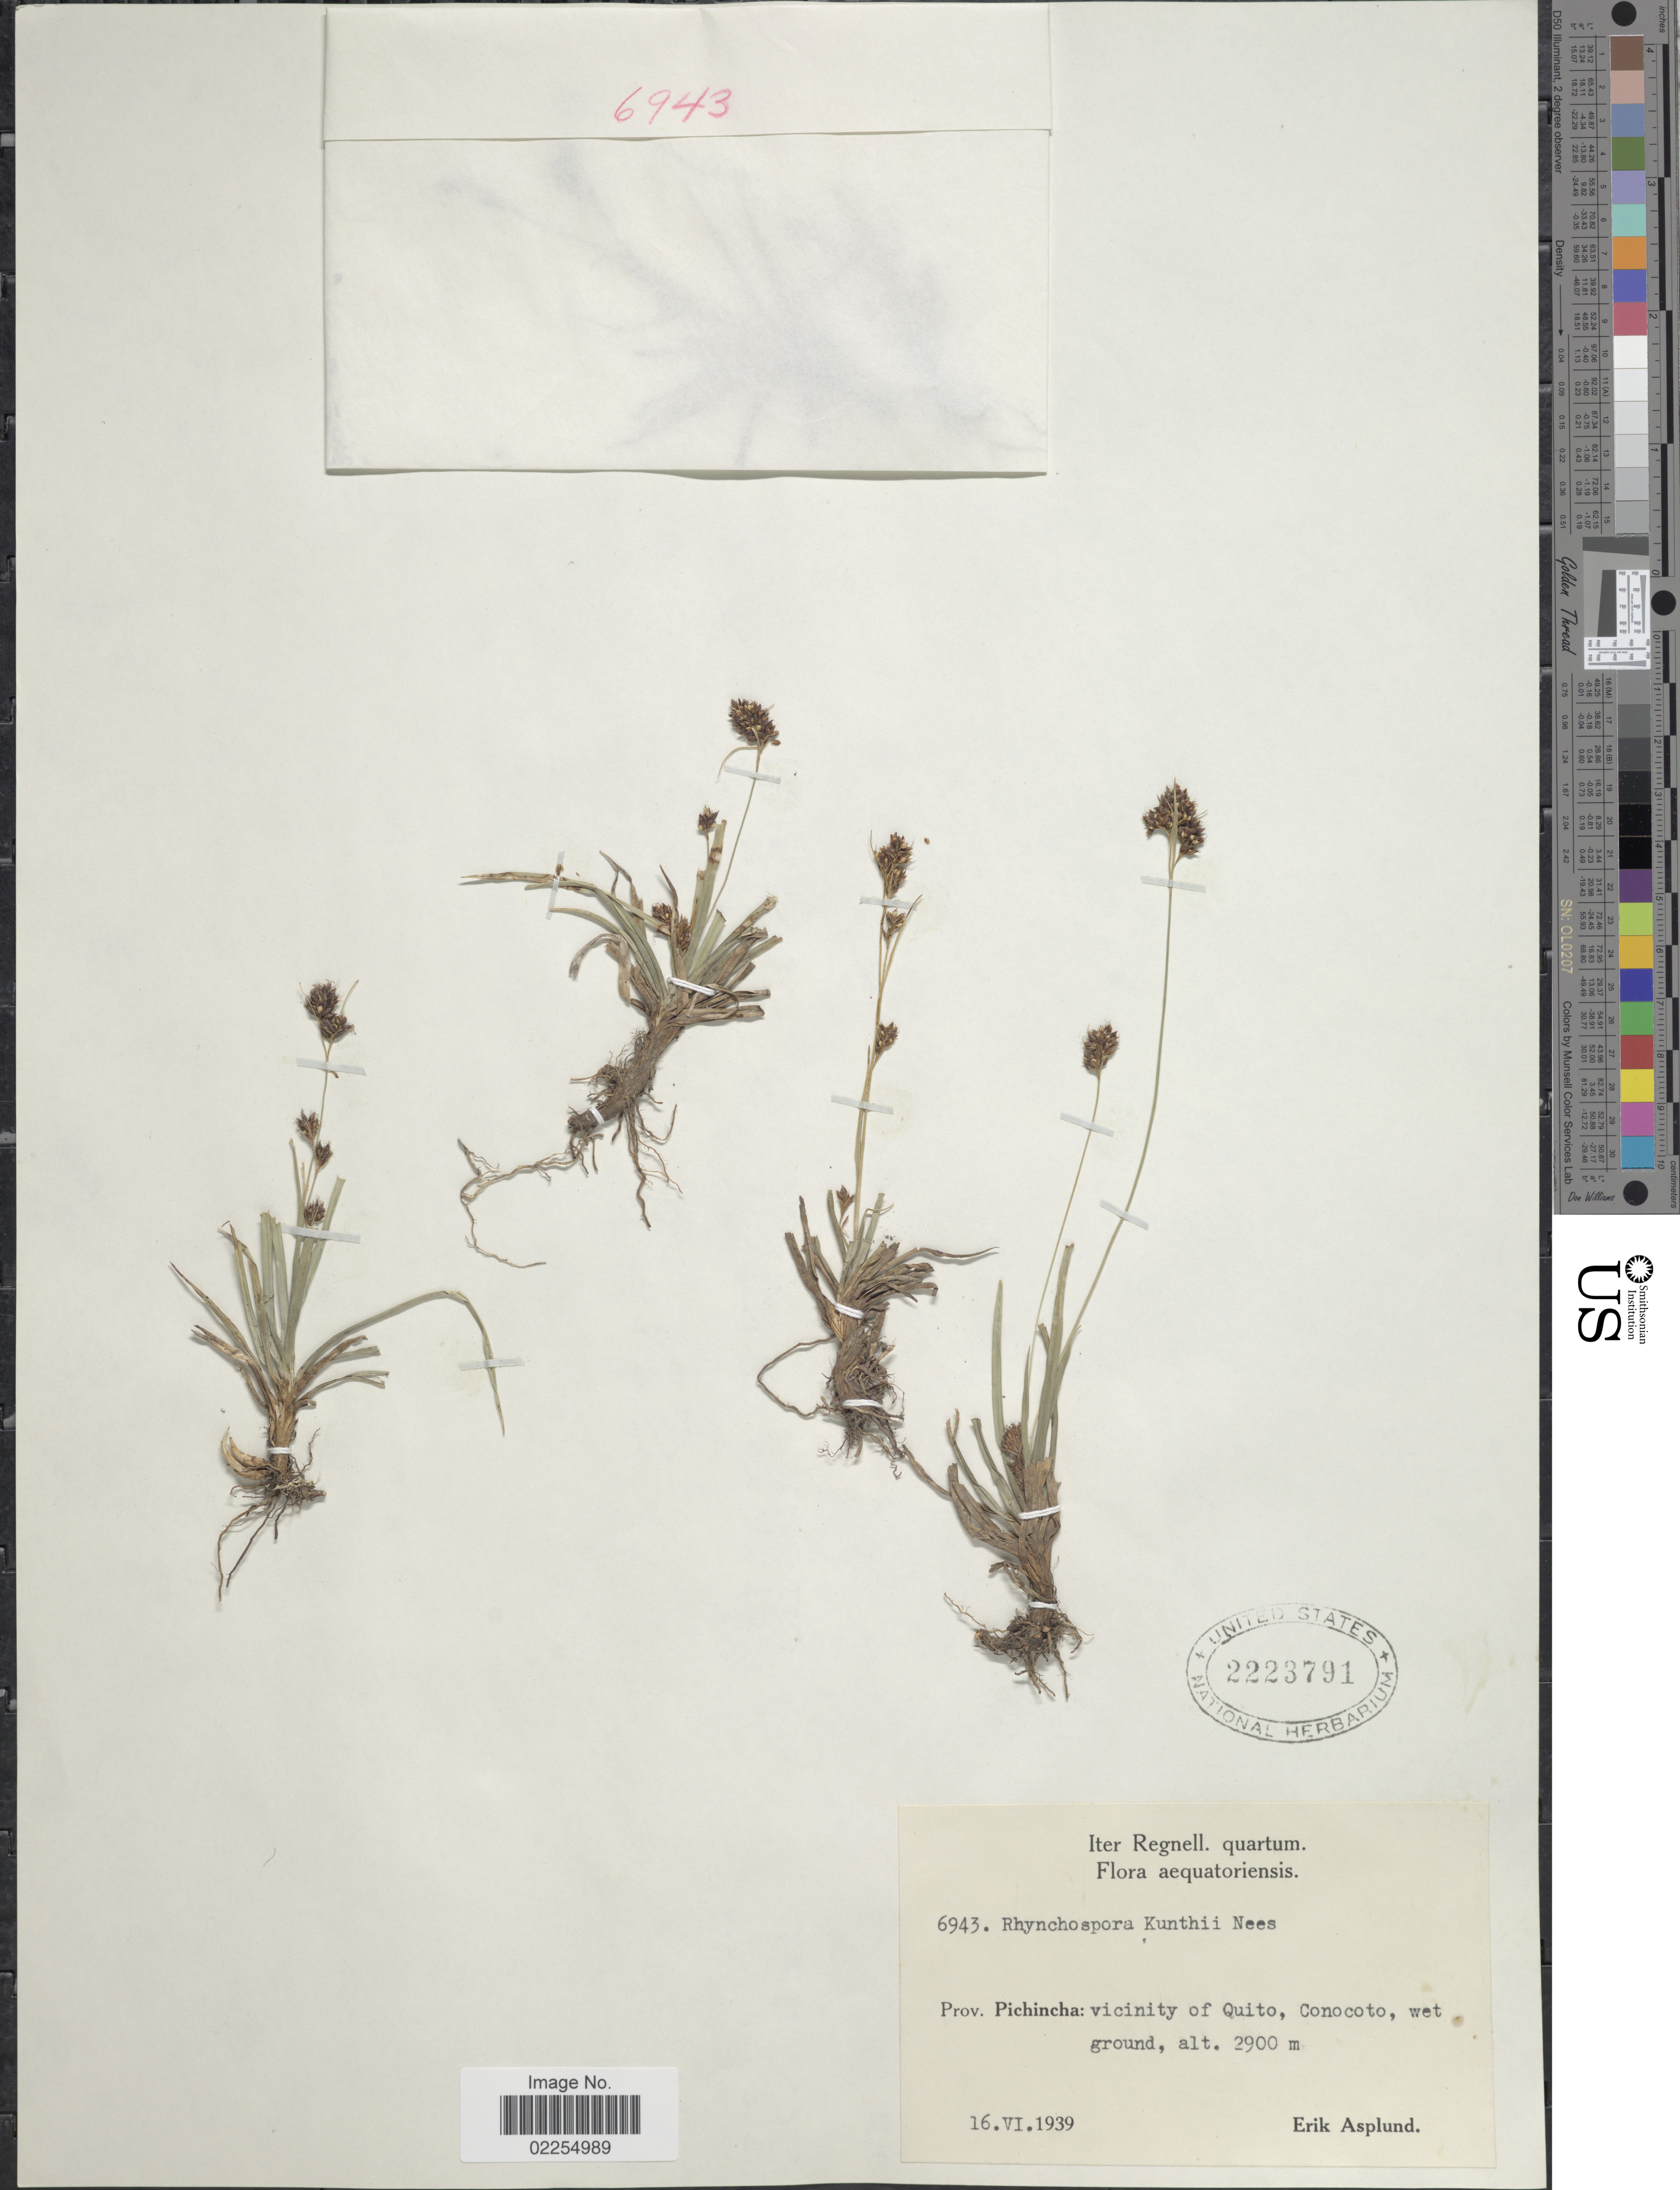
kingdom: Plantae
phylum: Tracheophyta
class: Liliopsida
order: Poales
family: Cyperaceae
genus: Rhynchospora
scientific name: Rhynchospora kunthii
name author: Nees ex Kunth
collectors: E. Asplund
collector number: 6943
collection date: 1939-06-16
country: Ecuador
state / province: Pichincha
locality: Vicinity of Quito, Conocoto, wet ground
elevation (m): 2900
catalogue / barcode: US 2223791